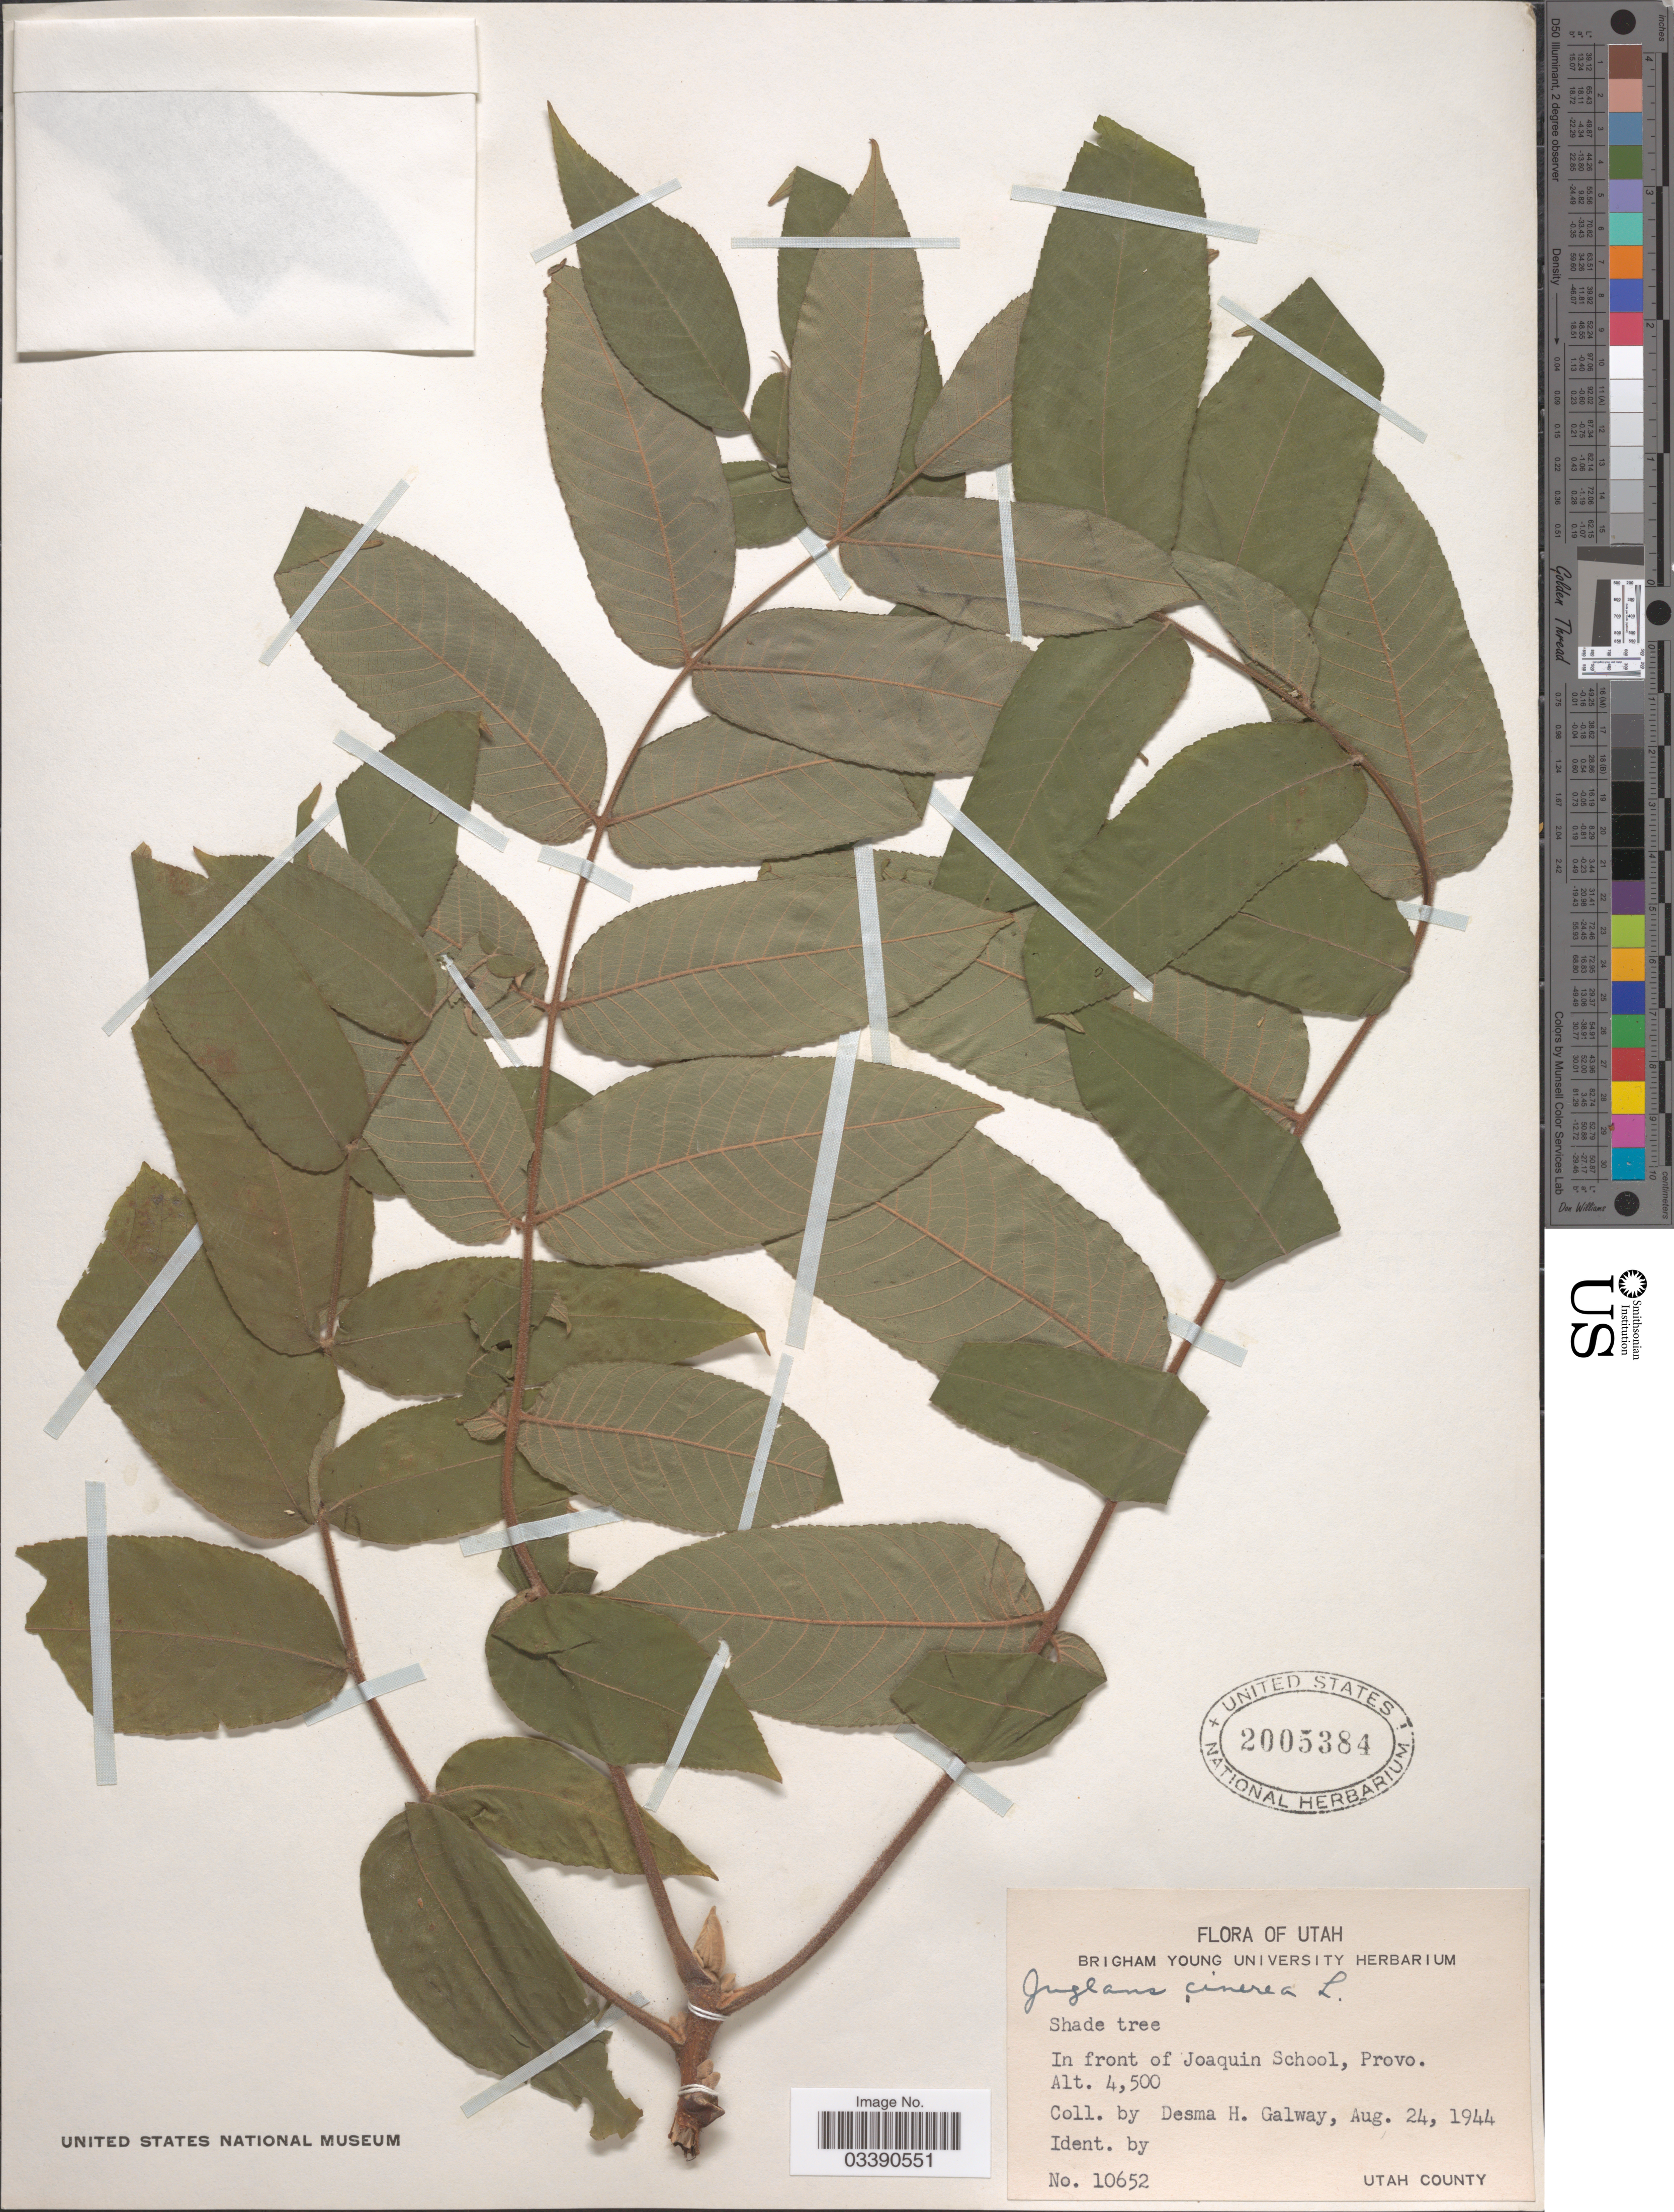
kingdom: Plantae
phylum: Tracheophyta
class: Magnoliopsida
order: Fagales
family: Juglandaceae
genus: Juglans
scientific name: Juglans cinerea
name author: L.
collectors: D. Galway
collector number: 10652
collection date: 1944-08-24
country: United States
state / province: Utah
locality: In front of Joaquin School, Provo. Utah County.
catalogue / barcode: US 2005384